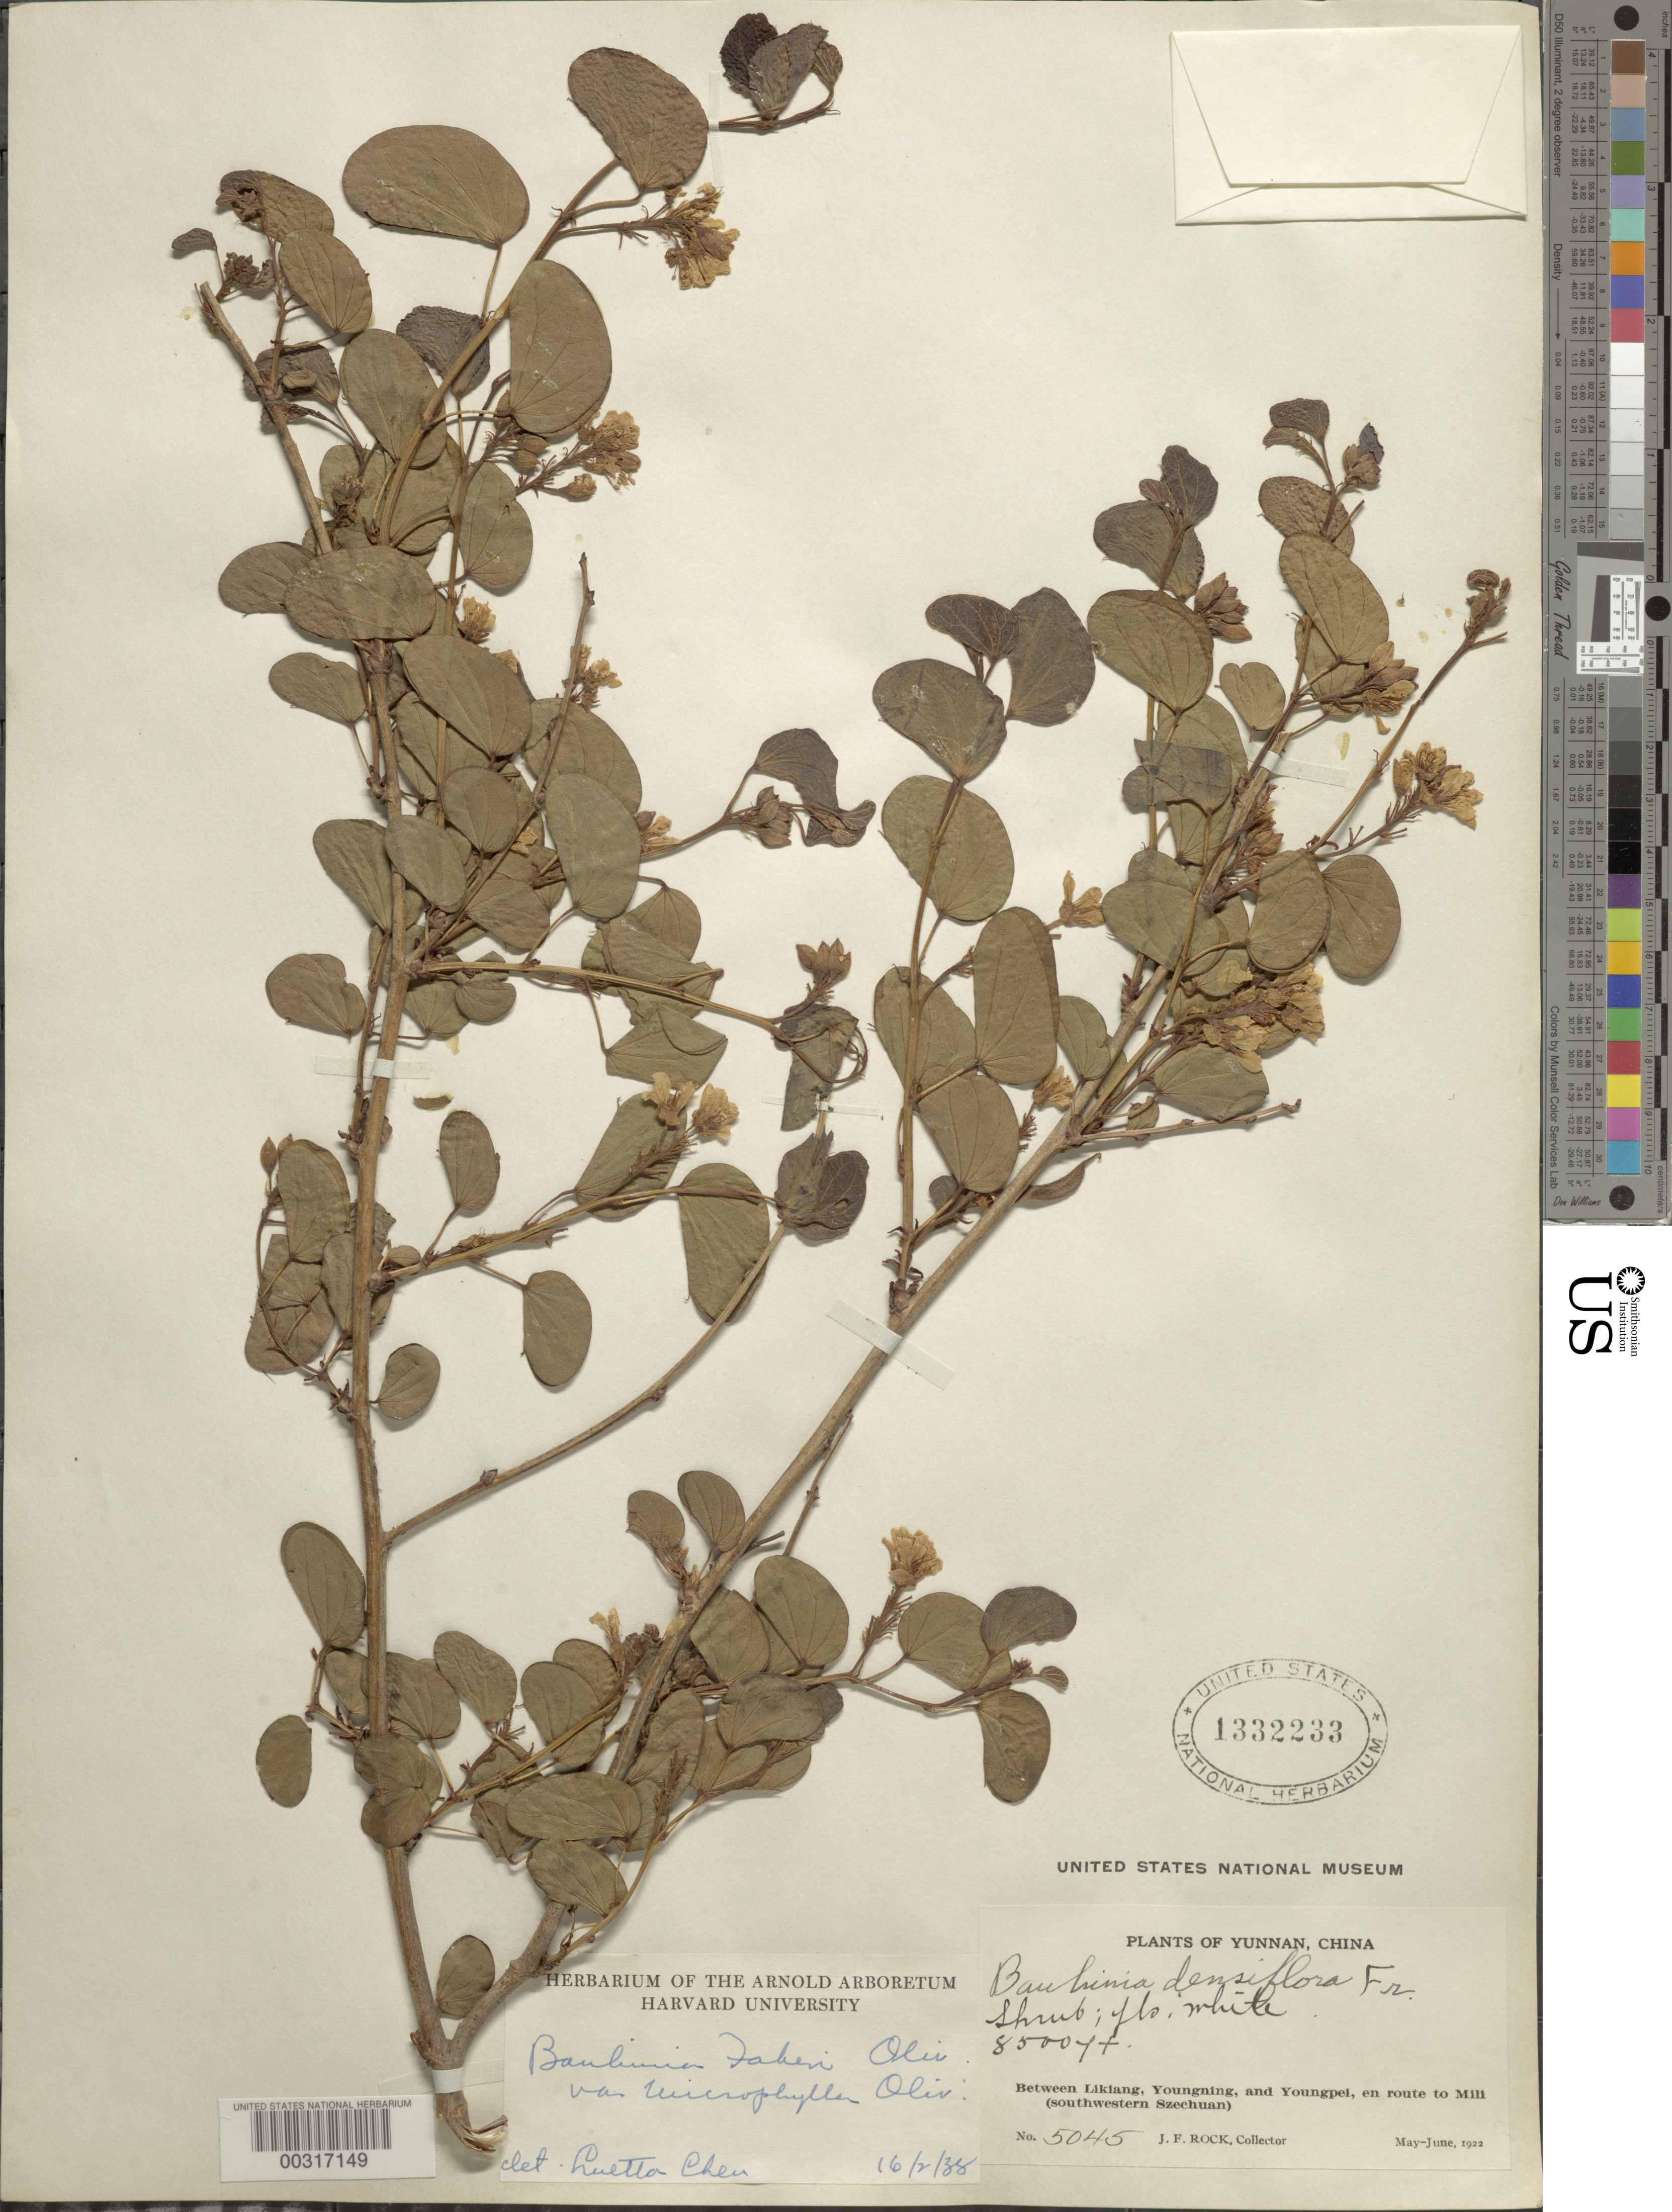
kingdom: Plantae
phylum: Tracheophyta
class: Magnoliopsida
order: Fabales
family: Fabaceae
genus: Bauhinia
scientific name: Bauhinia brachycarpa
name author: Wall. ex Benth.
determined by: U.S. National Herbarium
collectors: J. F. Rock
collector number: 5045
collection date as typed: May 1922 to -- Jun 1922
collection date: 1922-05/1922-06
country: China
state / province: Yunnan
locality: Between likiang, youngning, and youngpei, en route to mili (sw szechuan)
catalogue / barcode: US 1332233